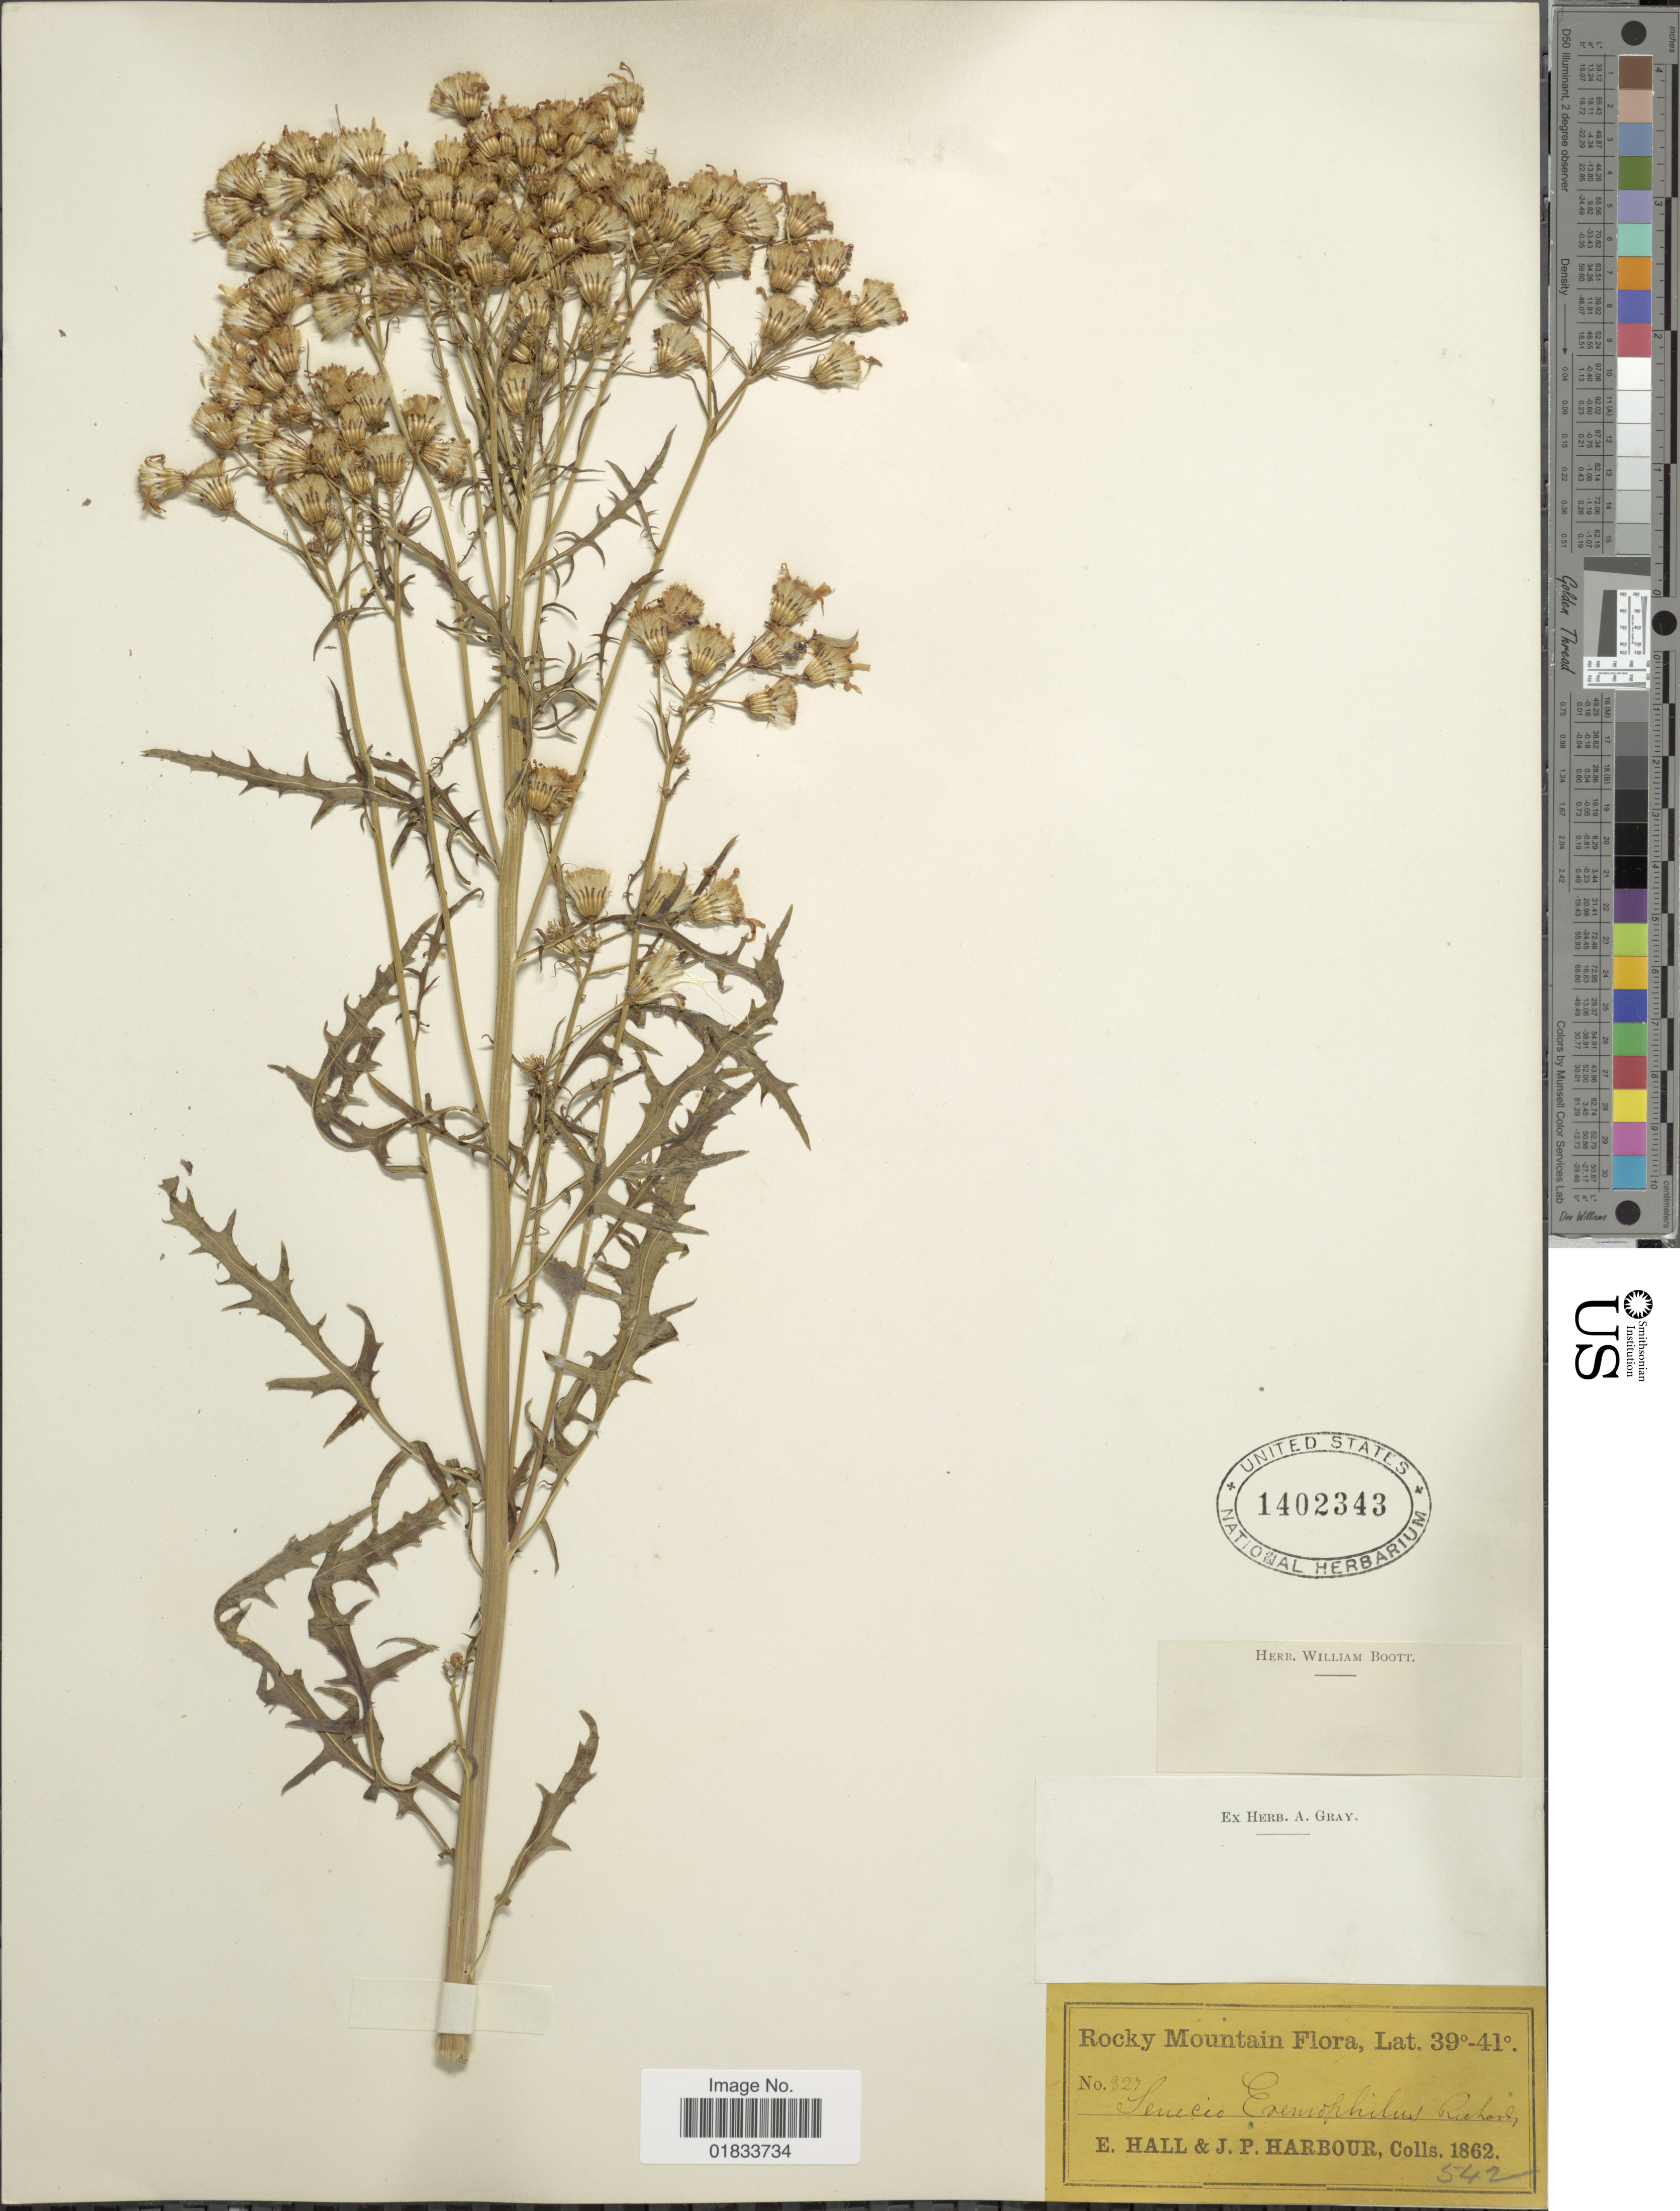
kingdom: Plantae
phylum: Tracheophyta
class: Magnoliopsida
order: Asterales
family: Asteraceae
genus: Senecio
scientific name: Senecio eremophilus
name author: Richardson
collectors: E. Hall & J. Harbour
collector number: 827/542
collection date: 1862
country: United States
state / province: Colorado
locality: Rocky Mtns.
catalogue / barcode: US 1402343